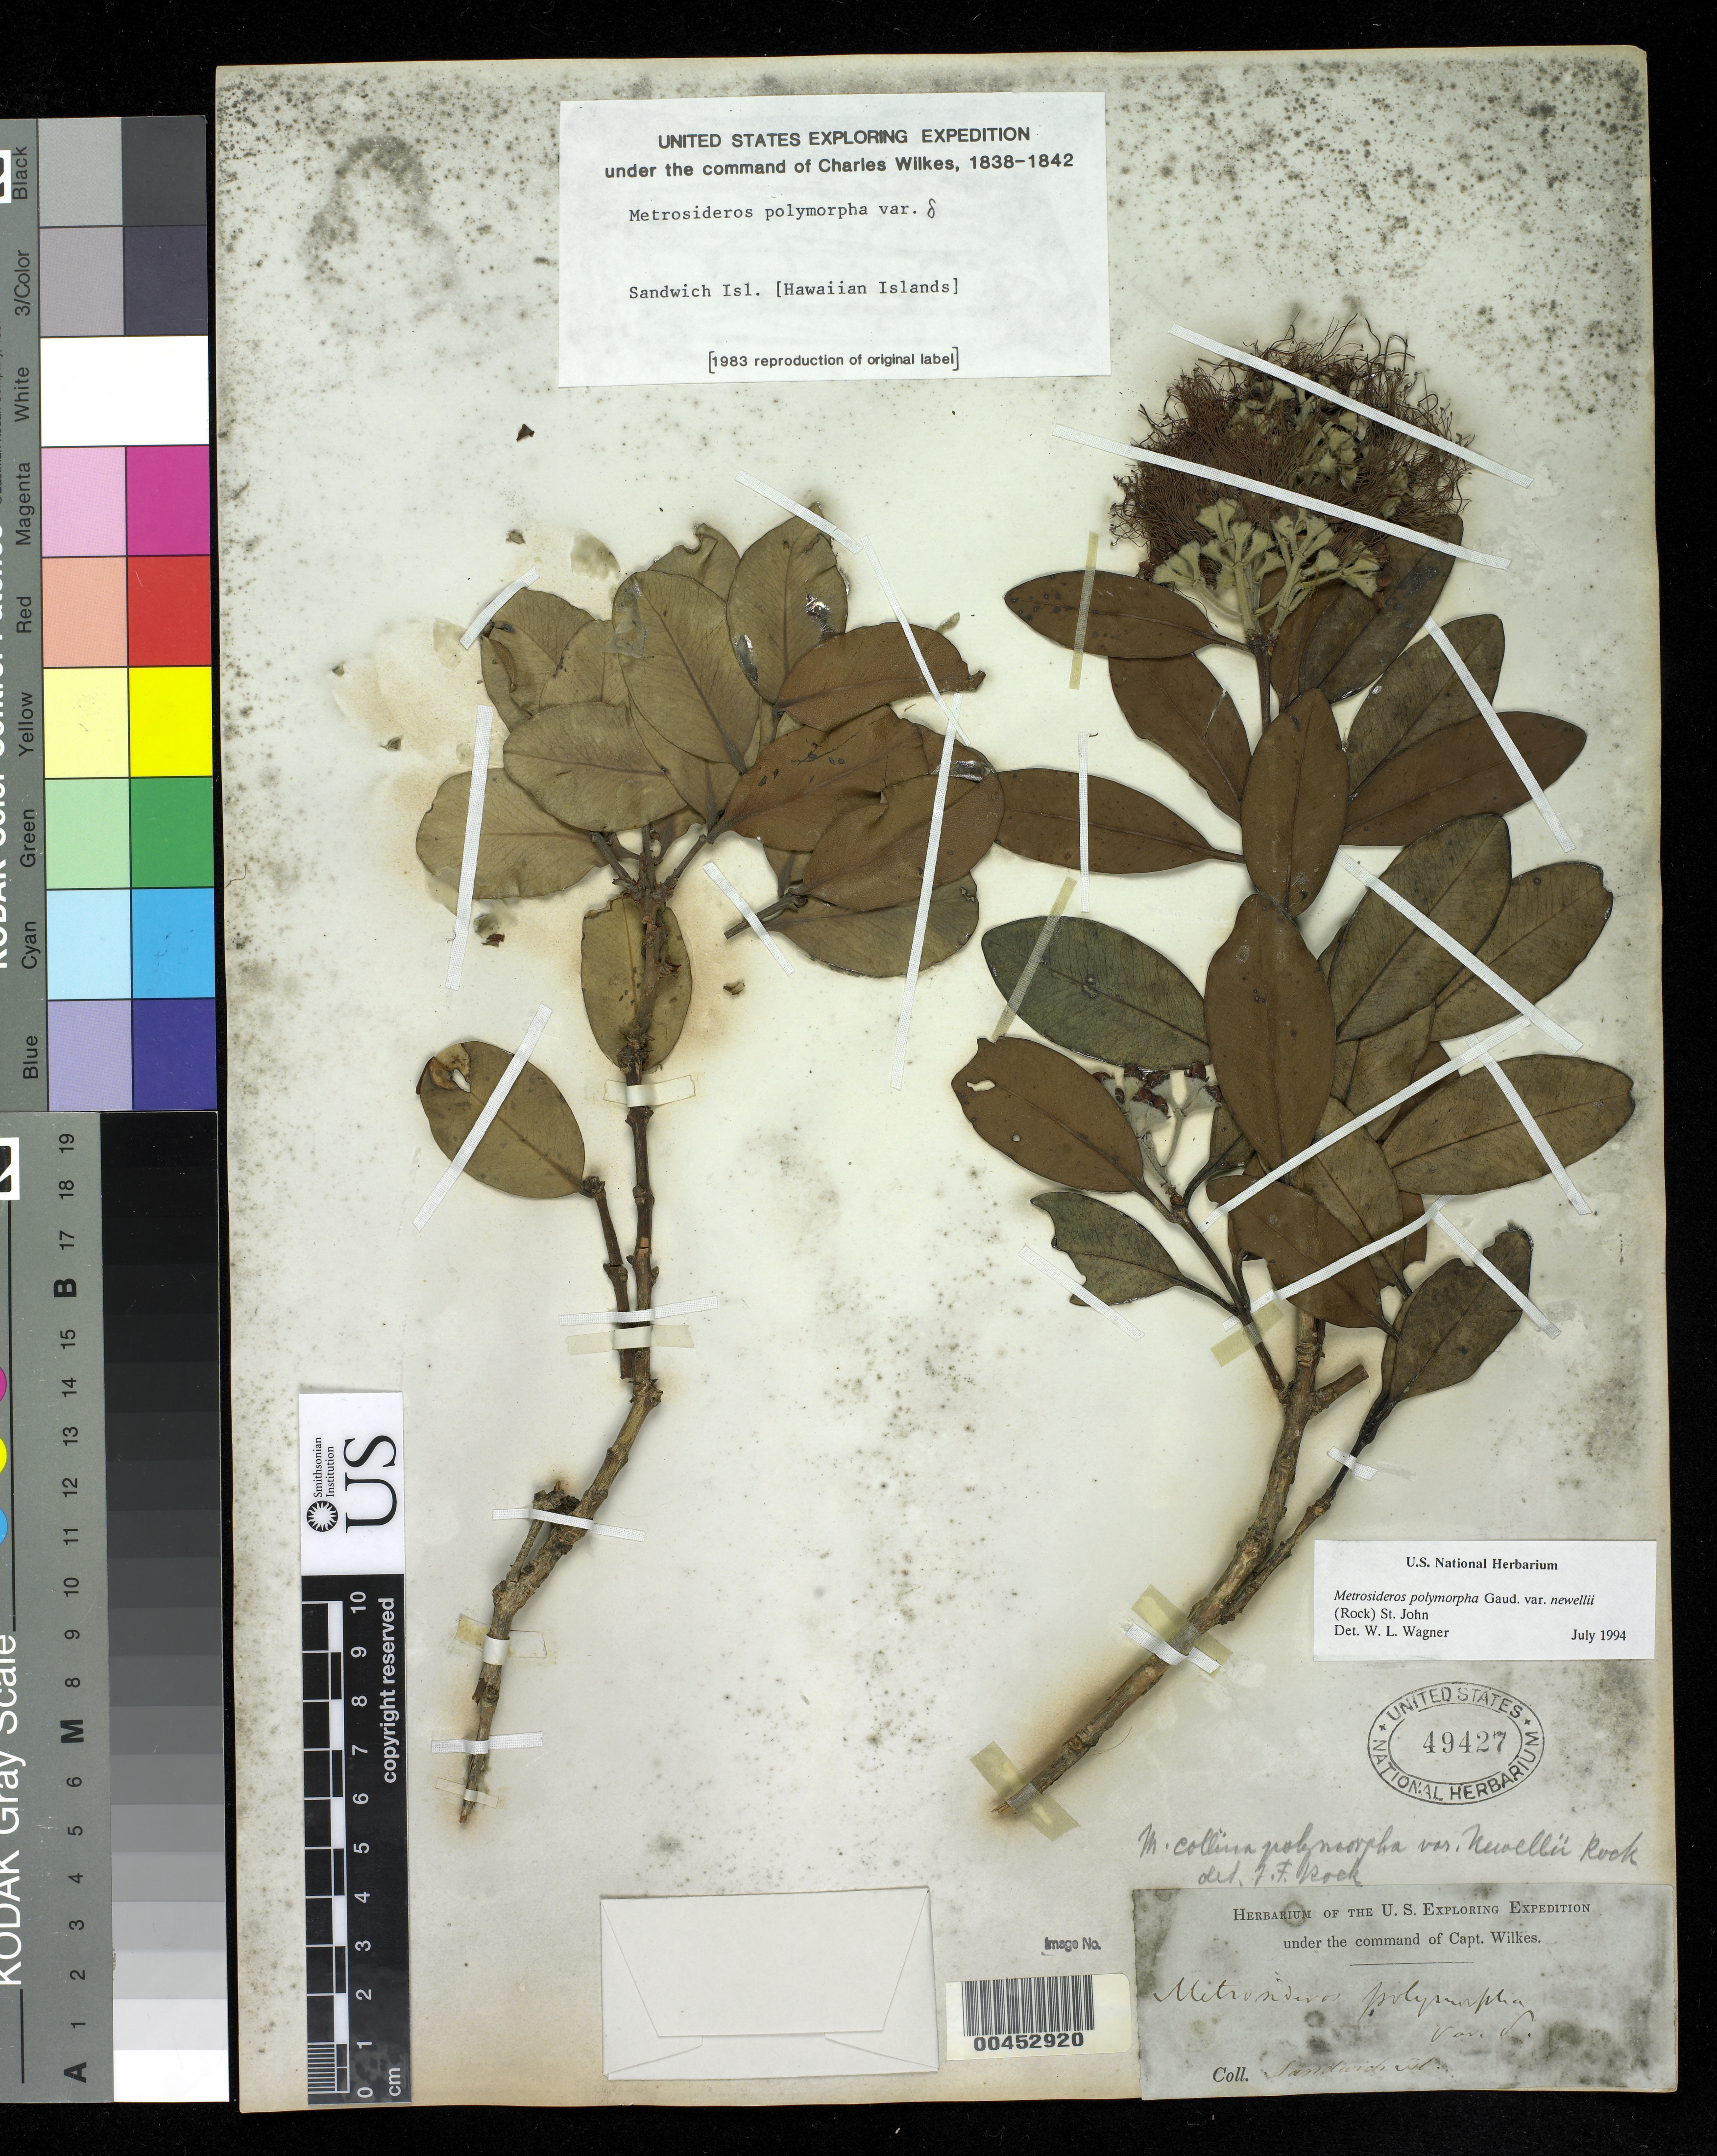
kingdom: Plantae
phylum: Tracheophyta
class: Magnoliopsida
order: Myrtales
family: Myrtaceae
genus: Metrosideros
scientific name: Metrosideros polymorpha var. newellii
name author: (Rock) H. St. John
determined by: Wagner, W. L., (BOT), Smithsonian Institution - National Museum of Natural History (UNITED STATES)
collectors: Wilkes Explor. Exped.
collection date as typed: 1838 to -- --- 1842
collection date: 1838/1842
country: United States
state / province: Hawaii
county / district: Hawaii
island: Hawaii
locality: Sandwich Isl. [Hawaiian Islands]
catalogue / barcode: US 49427